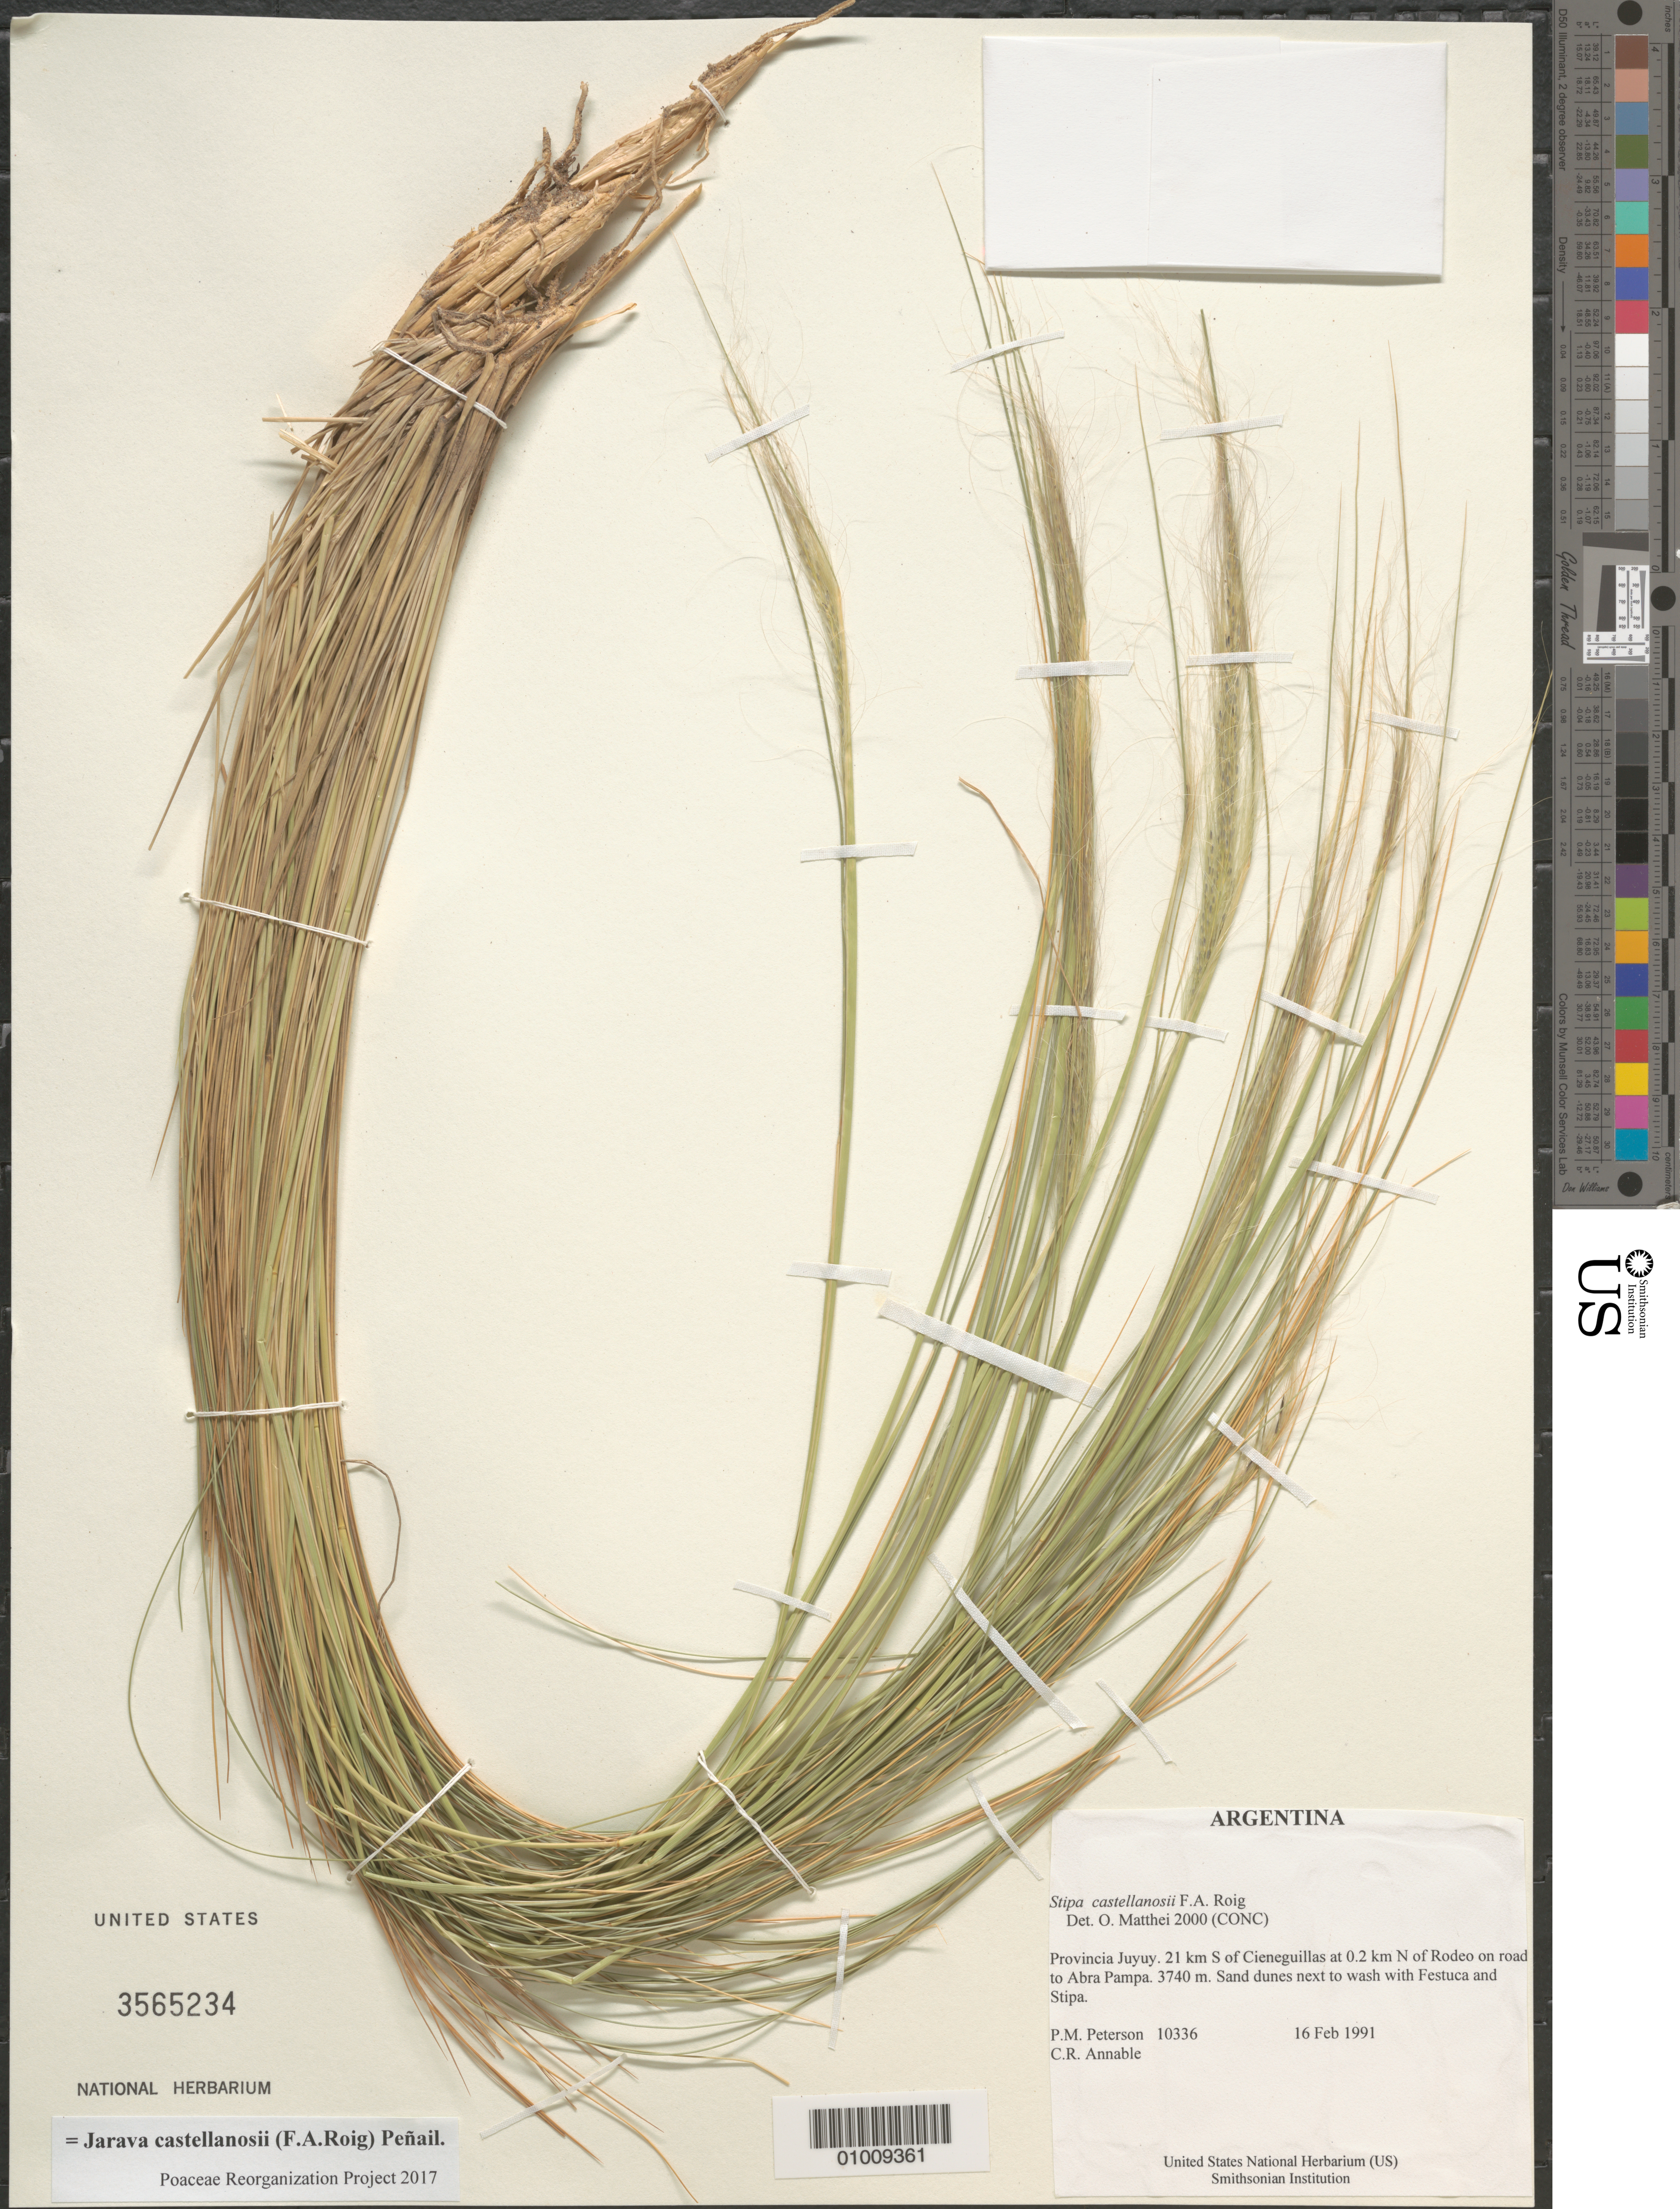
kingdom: Plantae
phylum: Tracheophyta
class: Liliopsida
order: Poales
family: Poaceae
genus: Jarava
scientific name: Jarava castellanosii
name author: (F.A. Roig) Peñail.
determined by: Matthei, O. R.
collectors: P. M. Peterson & C. R. Annable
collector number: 10336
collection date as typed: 16 Feb 1991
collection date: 1991-02-16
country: Argentina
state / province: Jujuy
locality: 21 km S of Cieneguillas at 0.2 km N of Rodeo on road to Abra Pampa.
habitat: Sand dunes next to wash with Festuca and Stipa.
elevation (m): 3740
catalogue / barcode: US 3565234